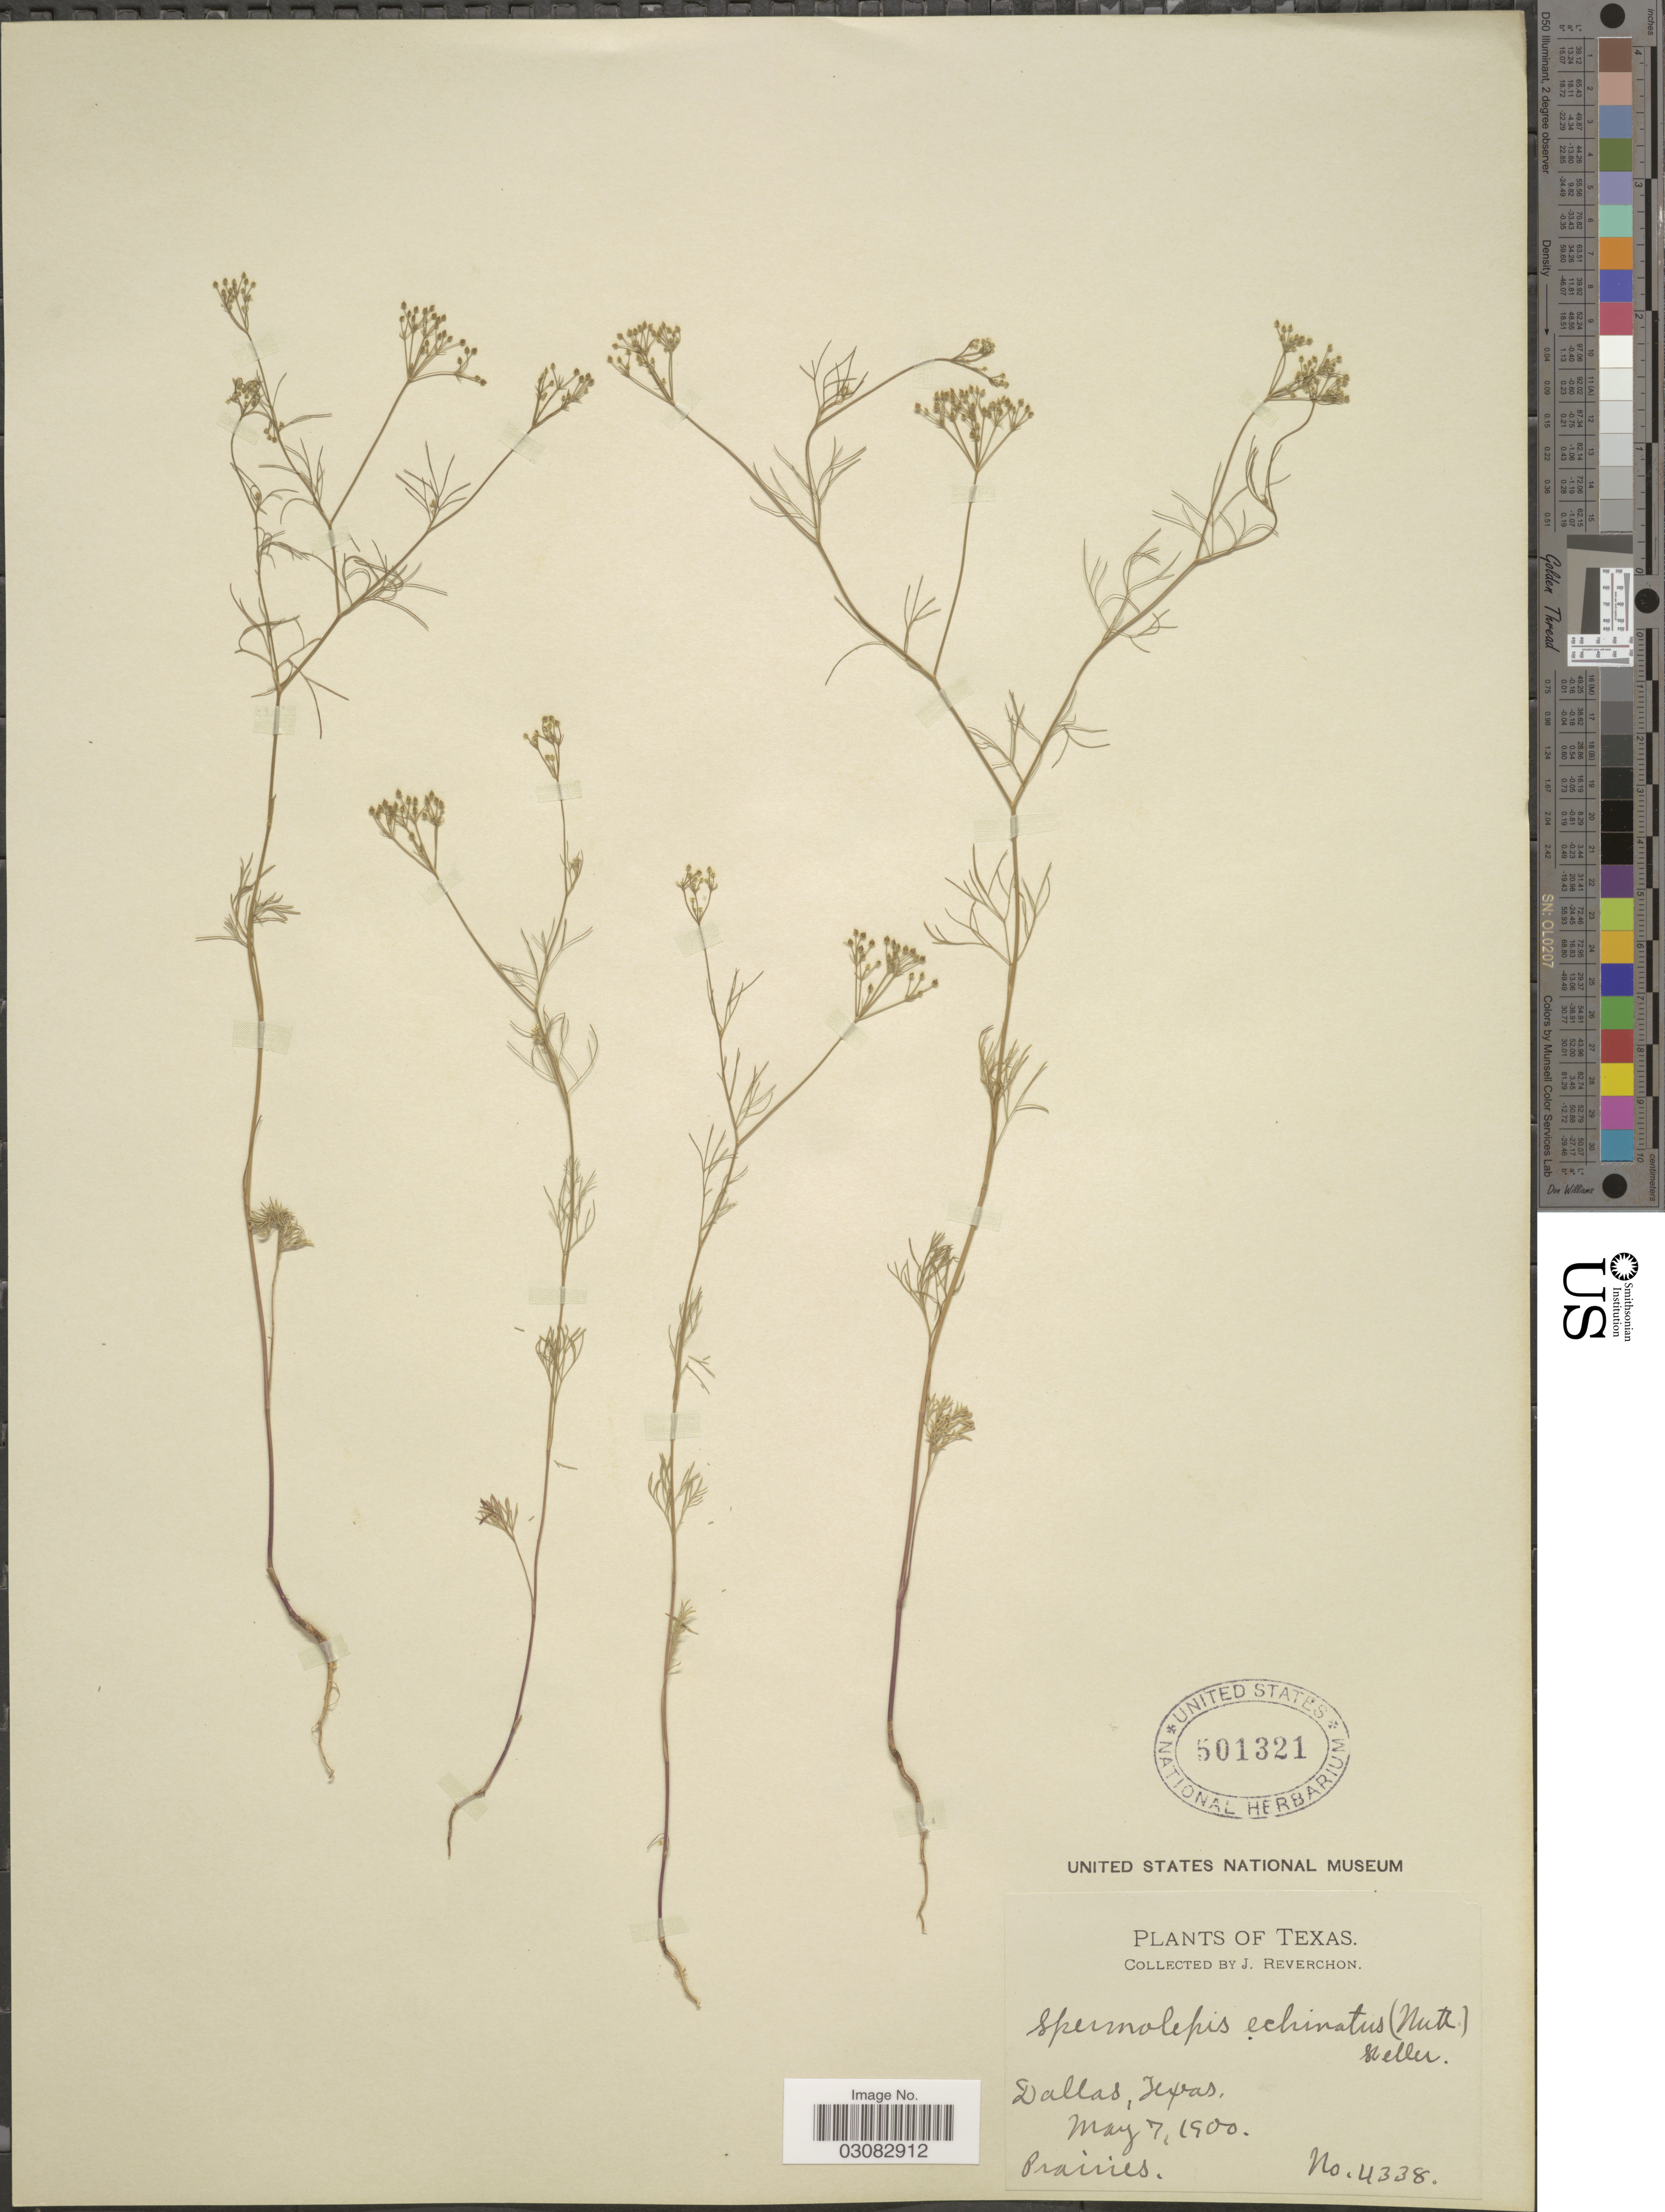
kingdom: Plantae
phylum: Tracheophyta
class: Magnoliopsida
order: Apiales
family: Apiaceae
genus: Spermolepis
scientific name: Spermolepis echinata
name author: (Nutt. ex DC.) A. Heller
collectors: J. Reverchon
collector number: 4338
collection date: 1900-05-07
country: United States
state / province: Texas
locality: Dallas.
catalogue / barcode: US 501321